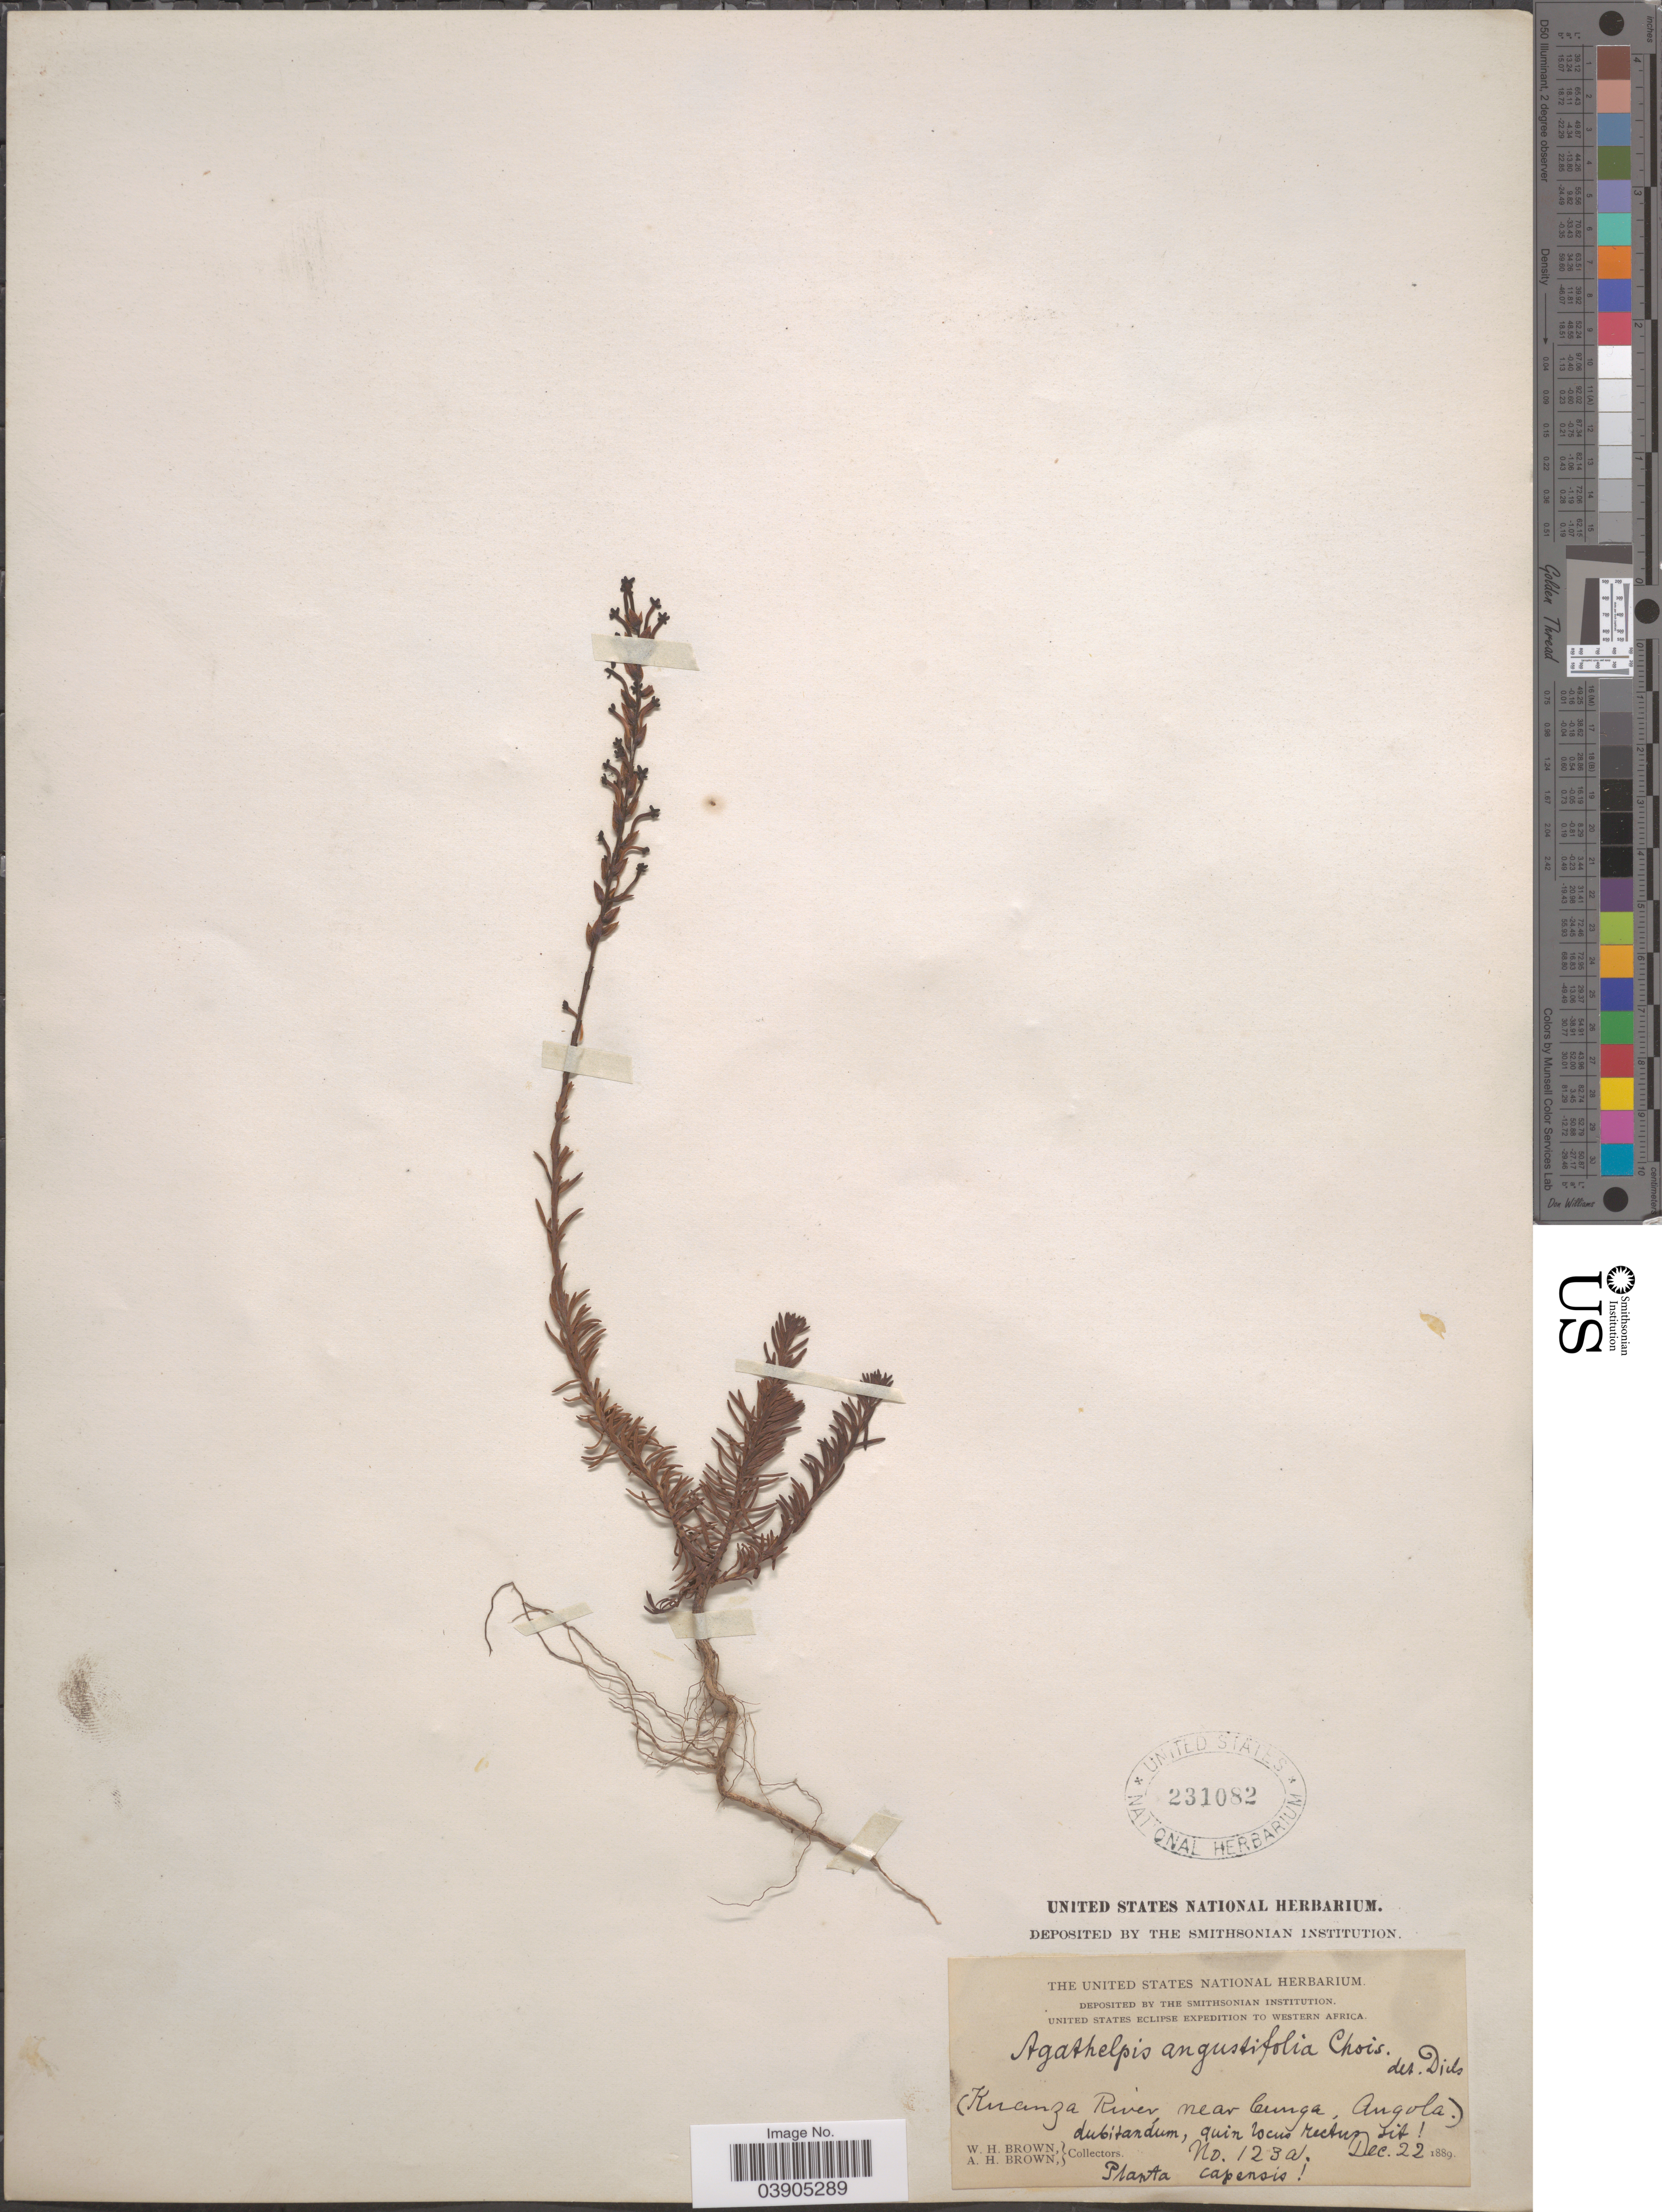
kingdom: Plantae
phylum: Tracheophyta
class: Magnoliopsida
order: Lamiales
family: Plantaginaceae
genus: Agathelpis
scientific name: Agathelpis angustifolia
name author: Choisy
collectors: W. H. Brown & A. H. Brown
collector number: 123a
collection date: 1889-12-22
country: Angola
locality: Kuanza River, near Cunga.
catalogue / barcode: US 231082